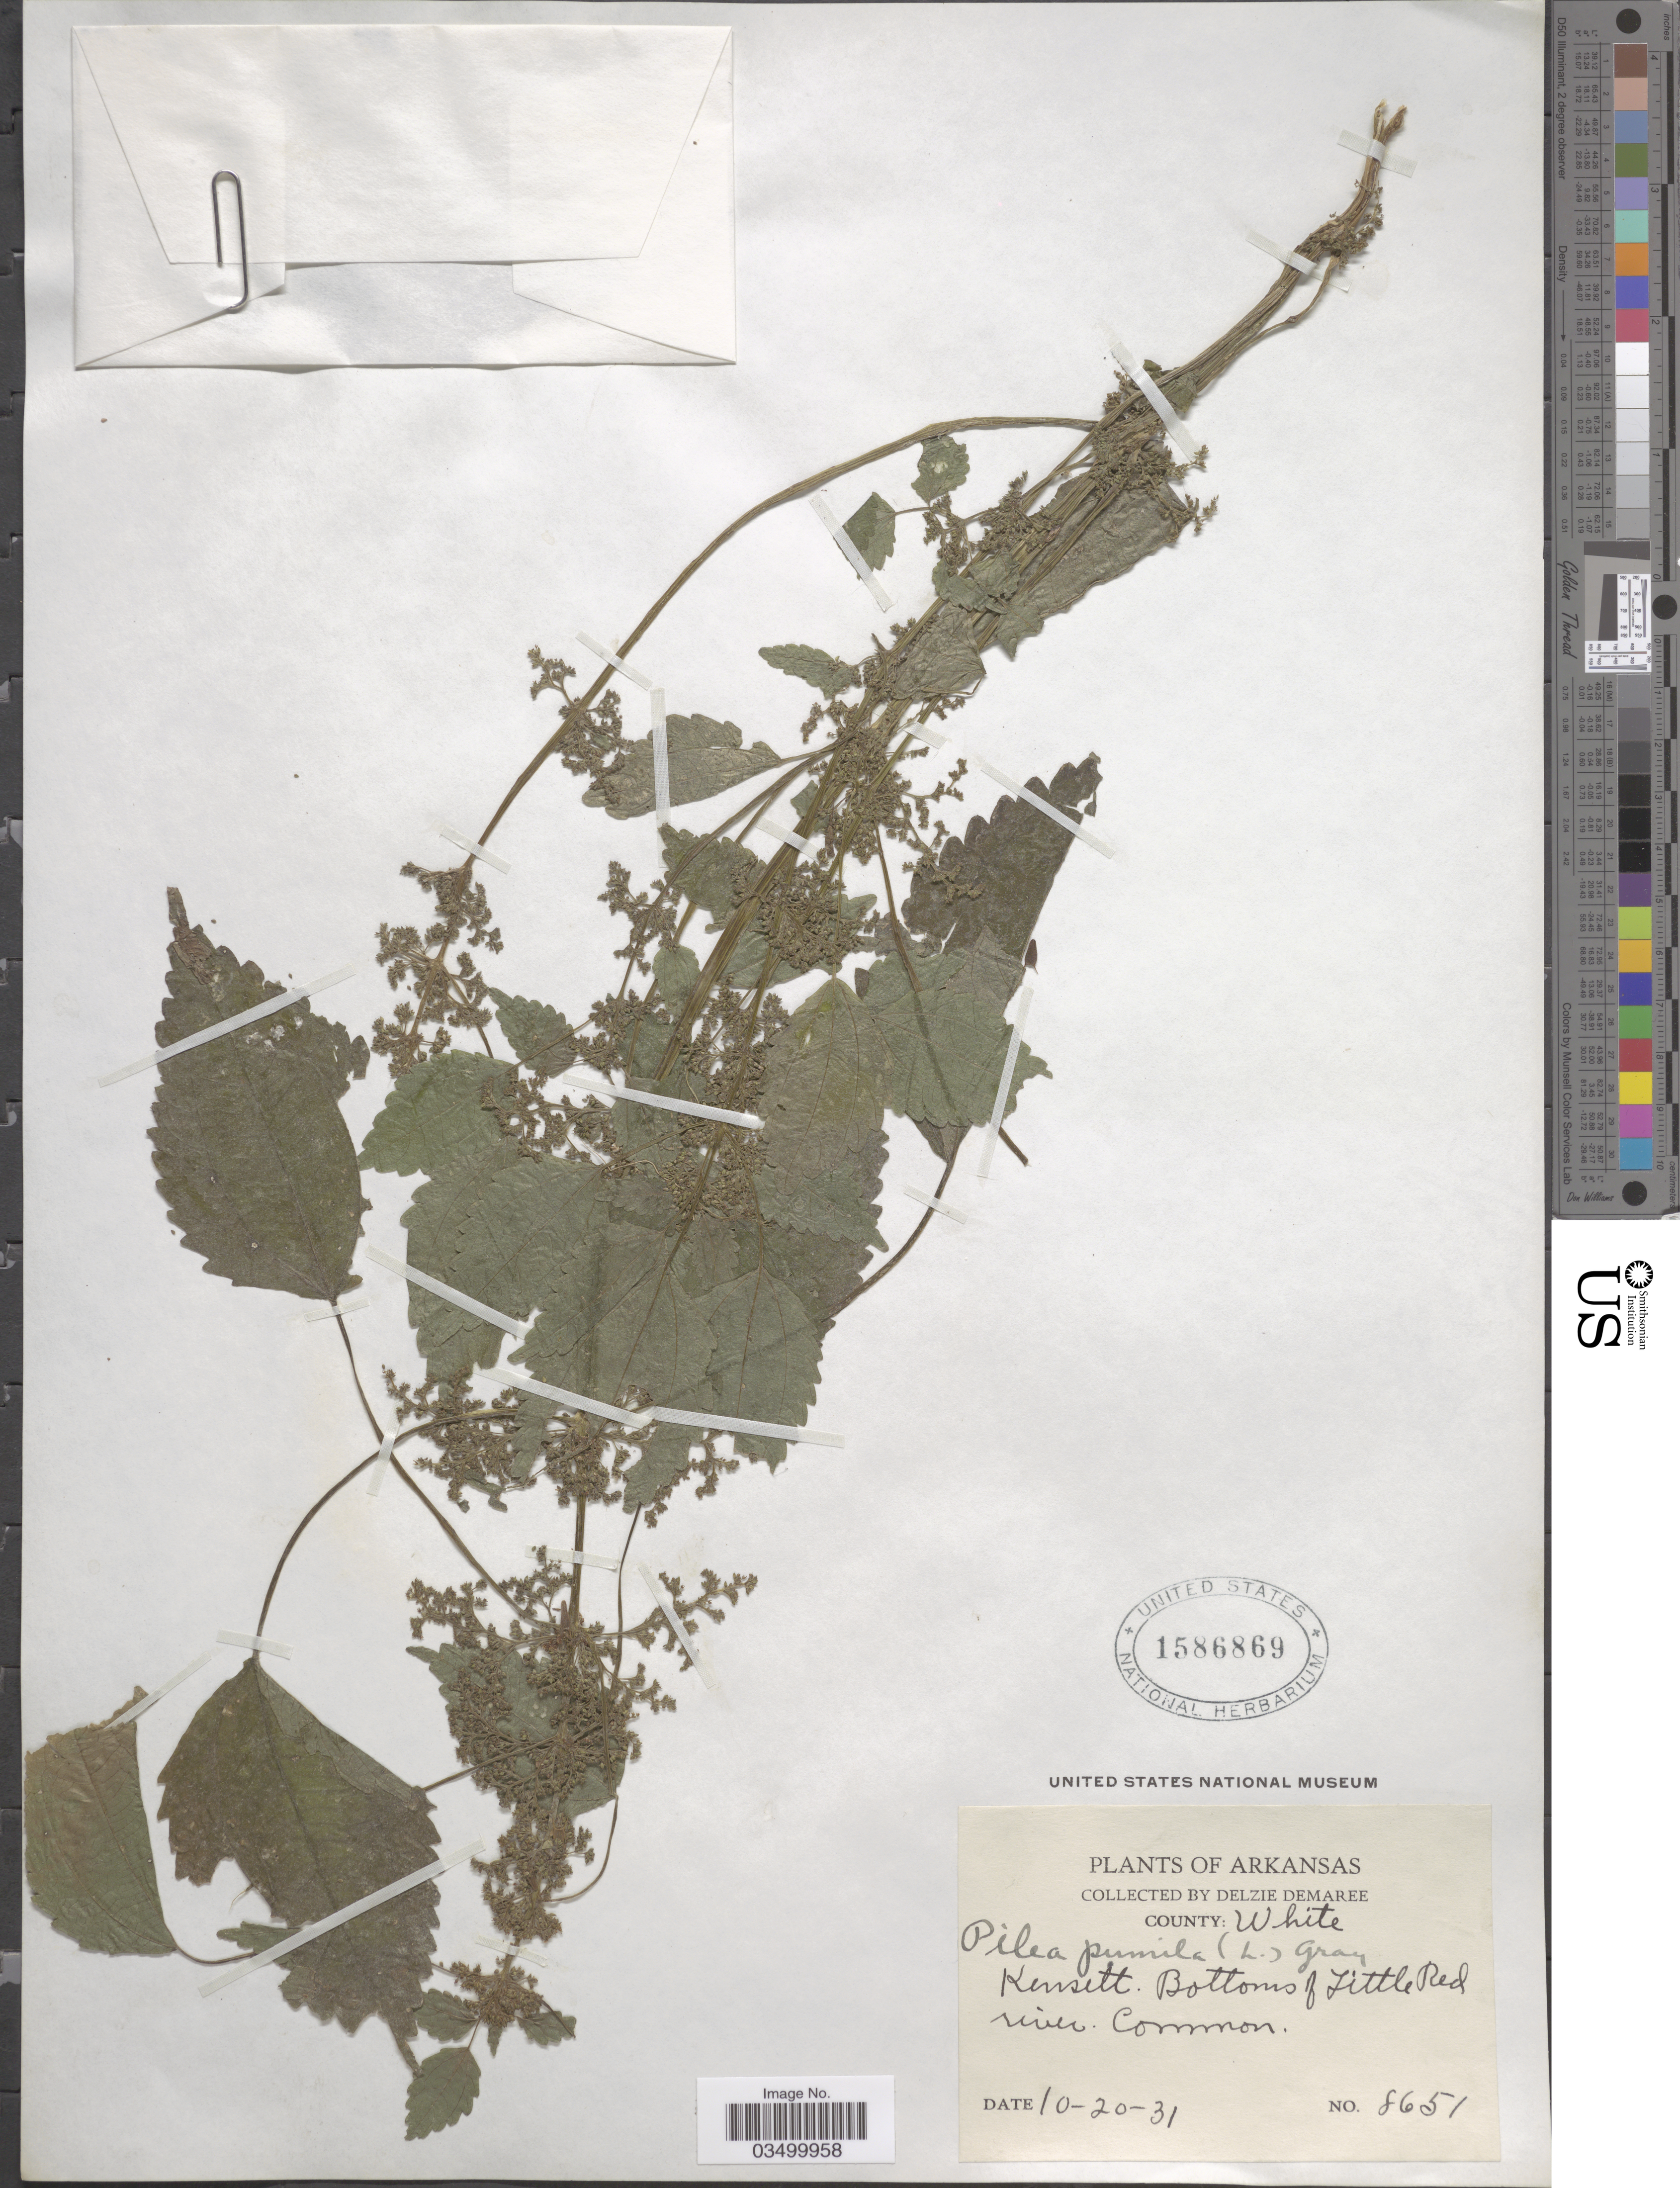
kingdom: Plantae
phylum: Tracheophyta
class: Magnoliopsida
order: Rosales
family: Urticaceae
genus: Pilea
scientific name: Pilea pumila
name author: (L.) A. Gray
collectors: D. Demaree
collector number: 8651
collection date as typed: Transcribed d/m/y: 20/10/31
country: United States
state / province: Arkansas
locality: County: White. Kensett. Bottoms of Little Red river.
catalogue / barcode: US 1586869